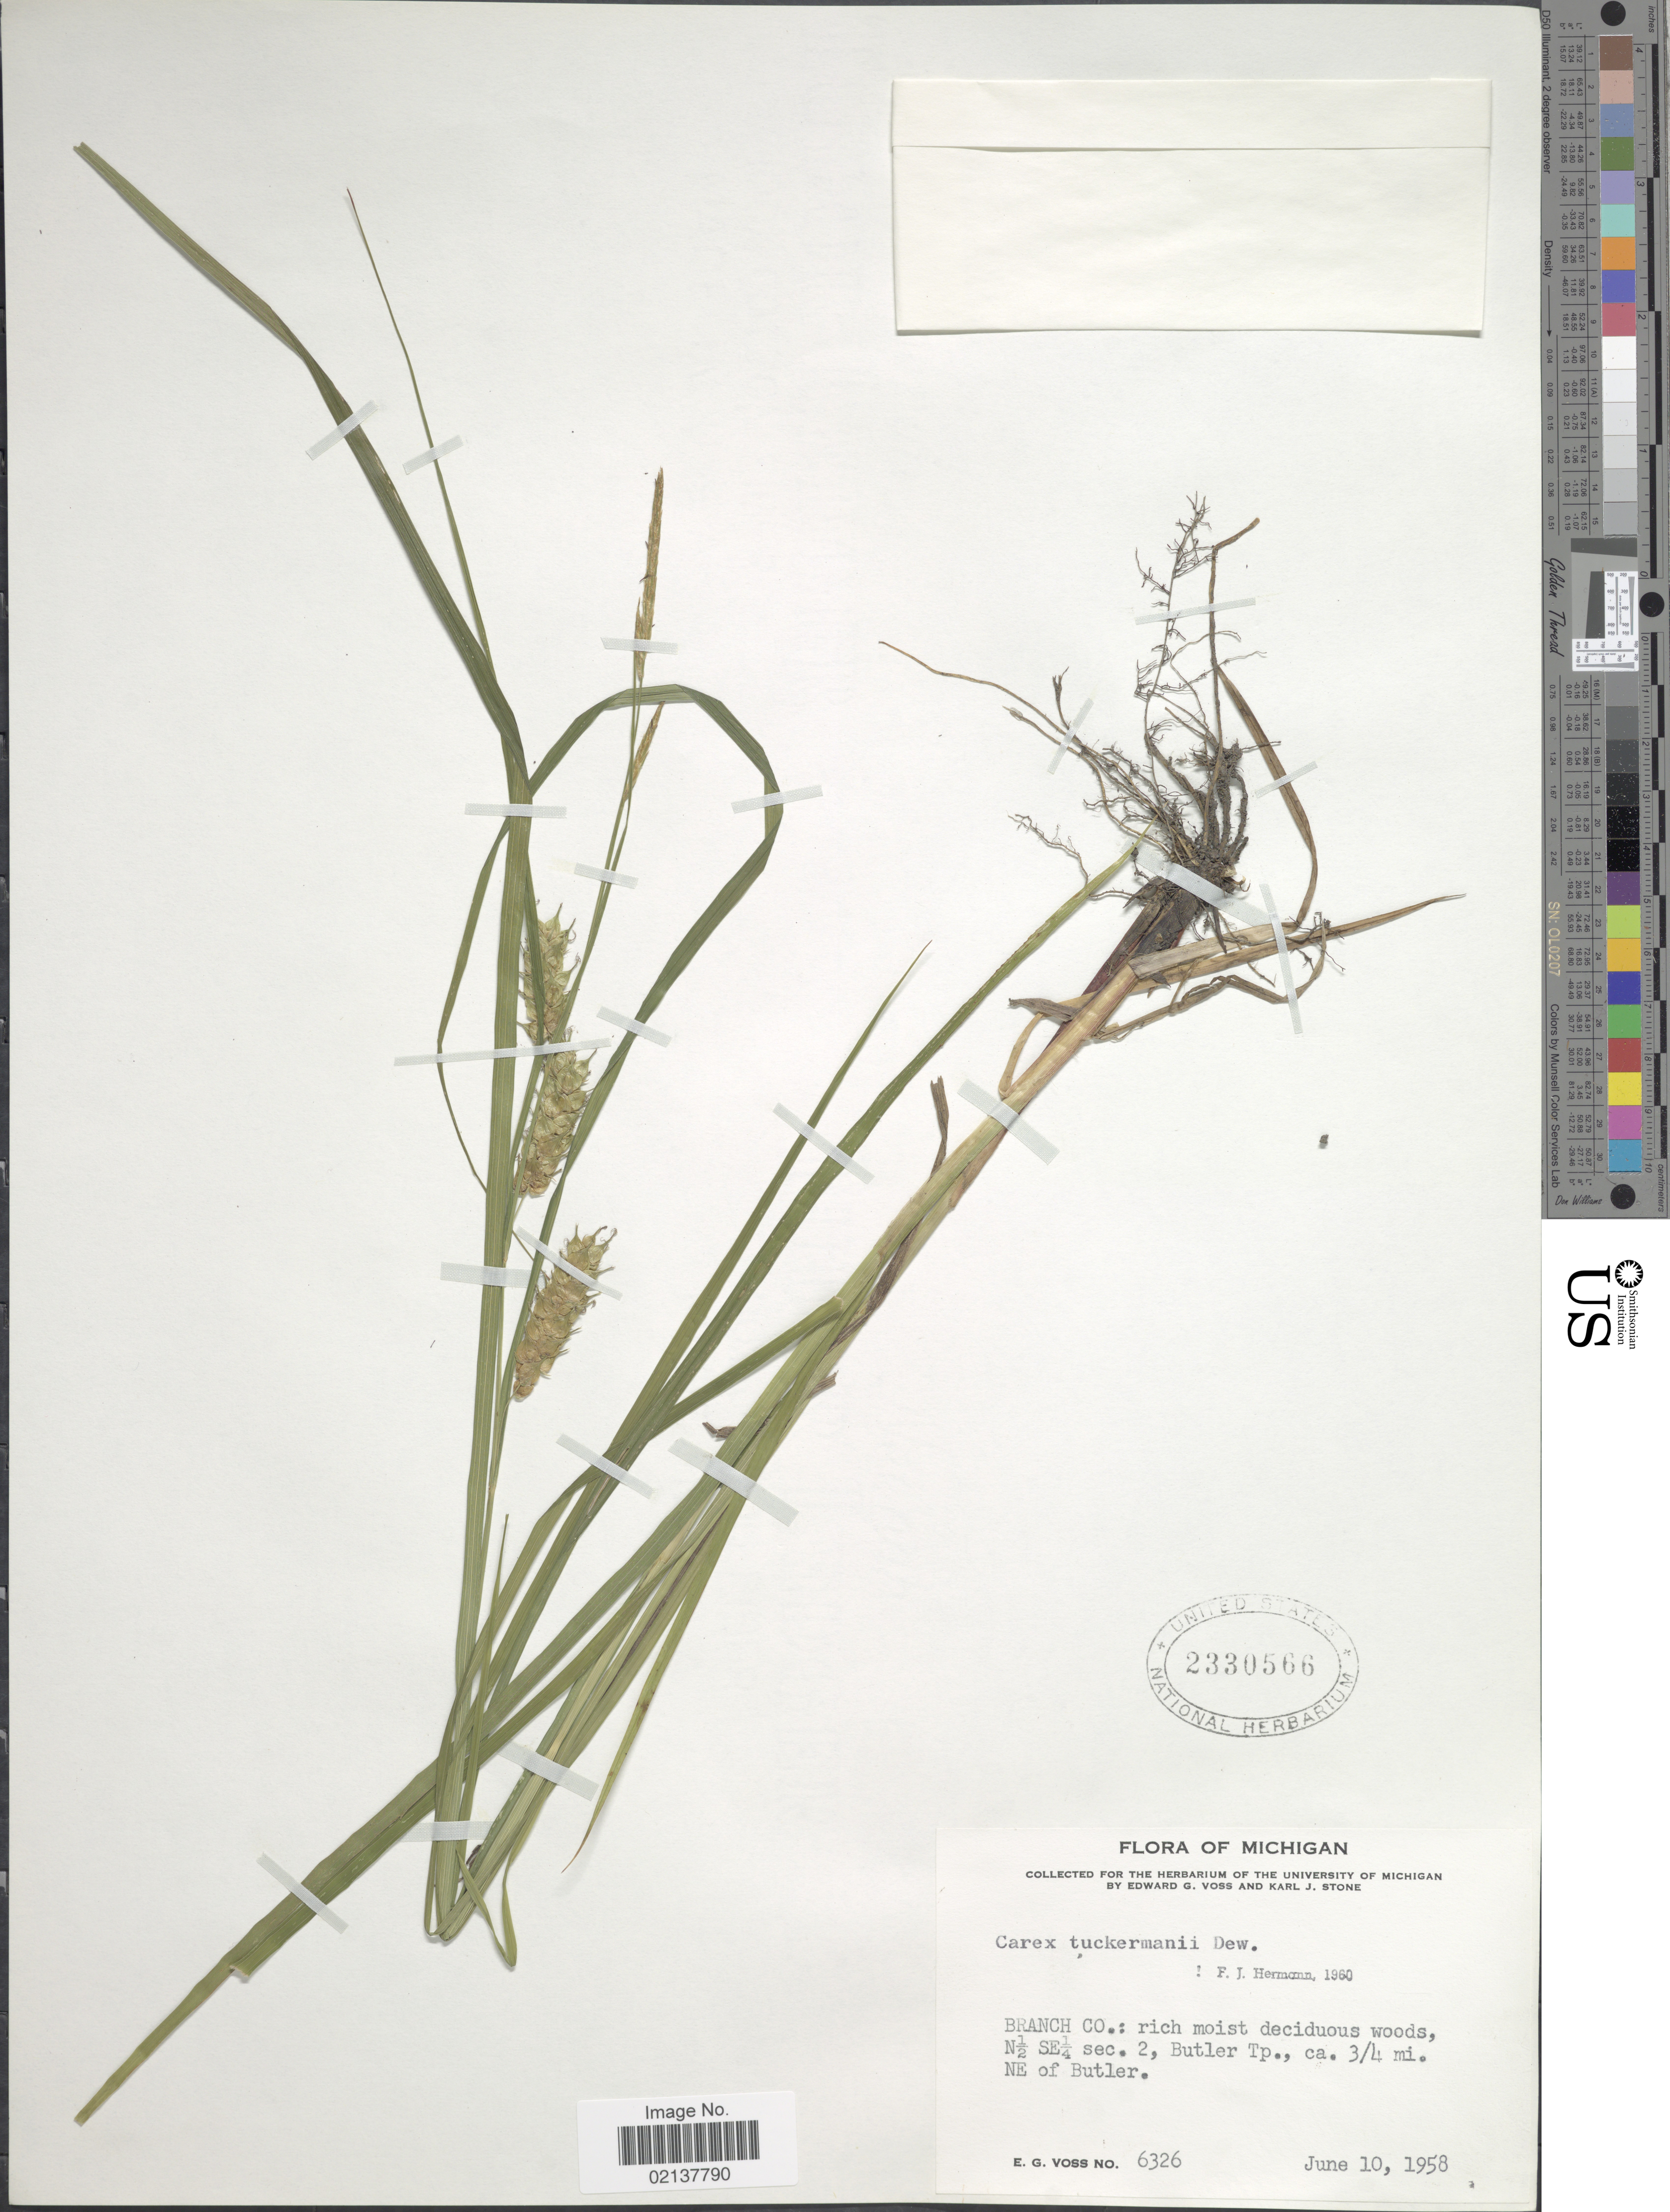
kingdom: Plantae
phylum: Tracheophyta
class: Liliopsida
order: Poales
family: Cyperaceae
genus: Carex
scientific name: Carex tuckermanii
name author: Boott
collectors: E. G. Voss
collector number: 6326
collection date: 1958-06-10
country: United States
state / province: Michigan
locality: Branch Co.: rich moist deciduous woods, N½ SE¼ sec. 2, Butler Tp., ca. 3/4 mi. NE of Butler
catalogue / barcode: US 2330566